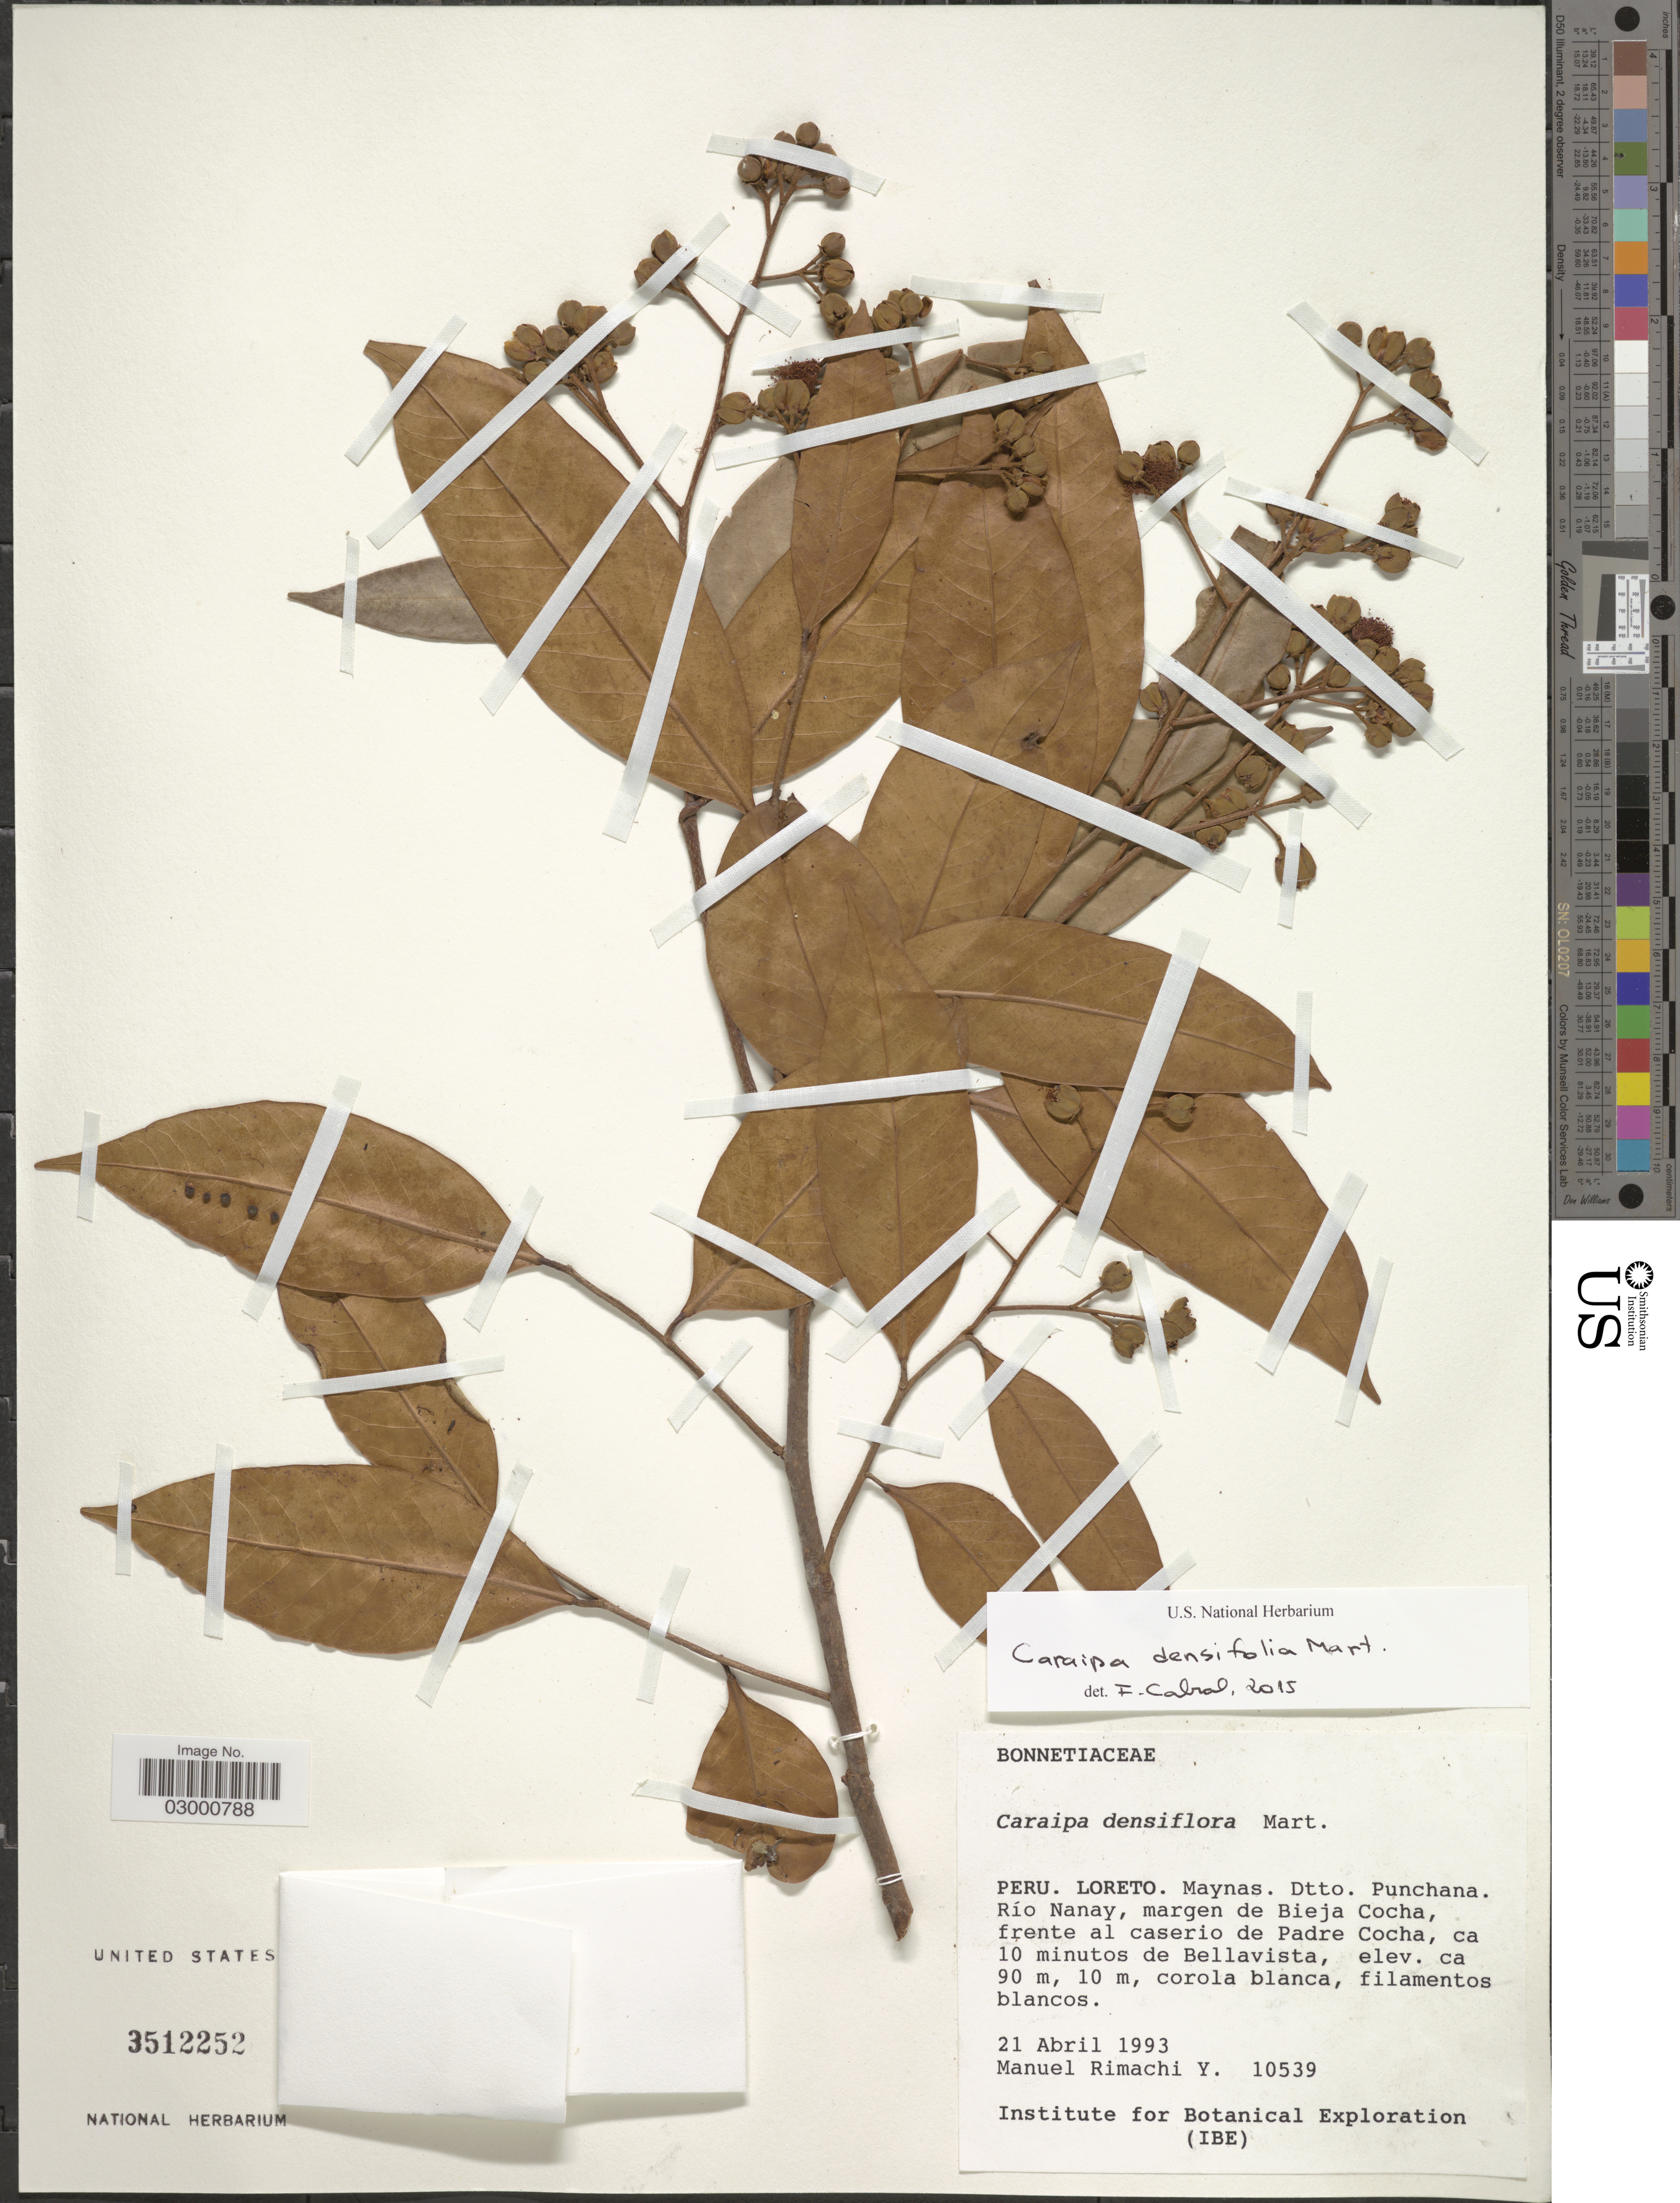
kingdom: Plantae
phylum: Tracheophyta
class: Magnoliopsida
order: Malpighiales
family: Calophyllaceae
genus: Caraipa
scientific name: Caraipa densifolia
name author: Mart.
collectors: M. Rimachi Y.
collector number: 10539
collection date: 1993-04-21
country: Peru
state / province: Loreto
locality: Maynas. Dtto. Punchana. Río Nanay, margen de Bieja Cocha, frente al caserio de Padre Cocha, ca 10 minutos de Bellavista.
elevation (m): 90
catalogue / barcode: US 3512252